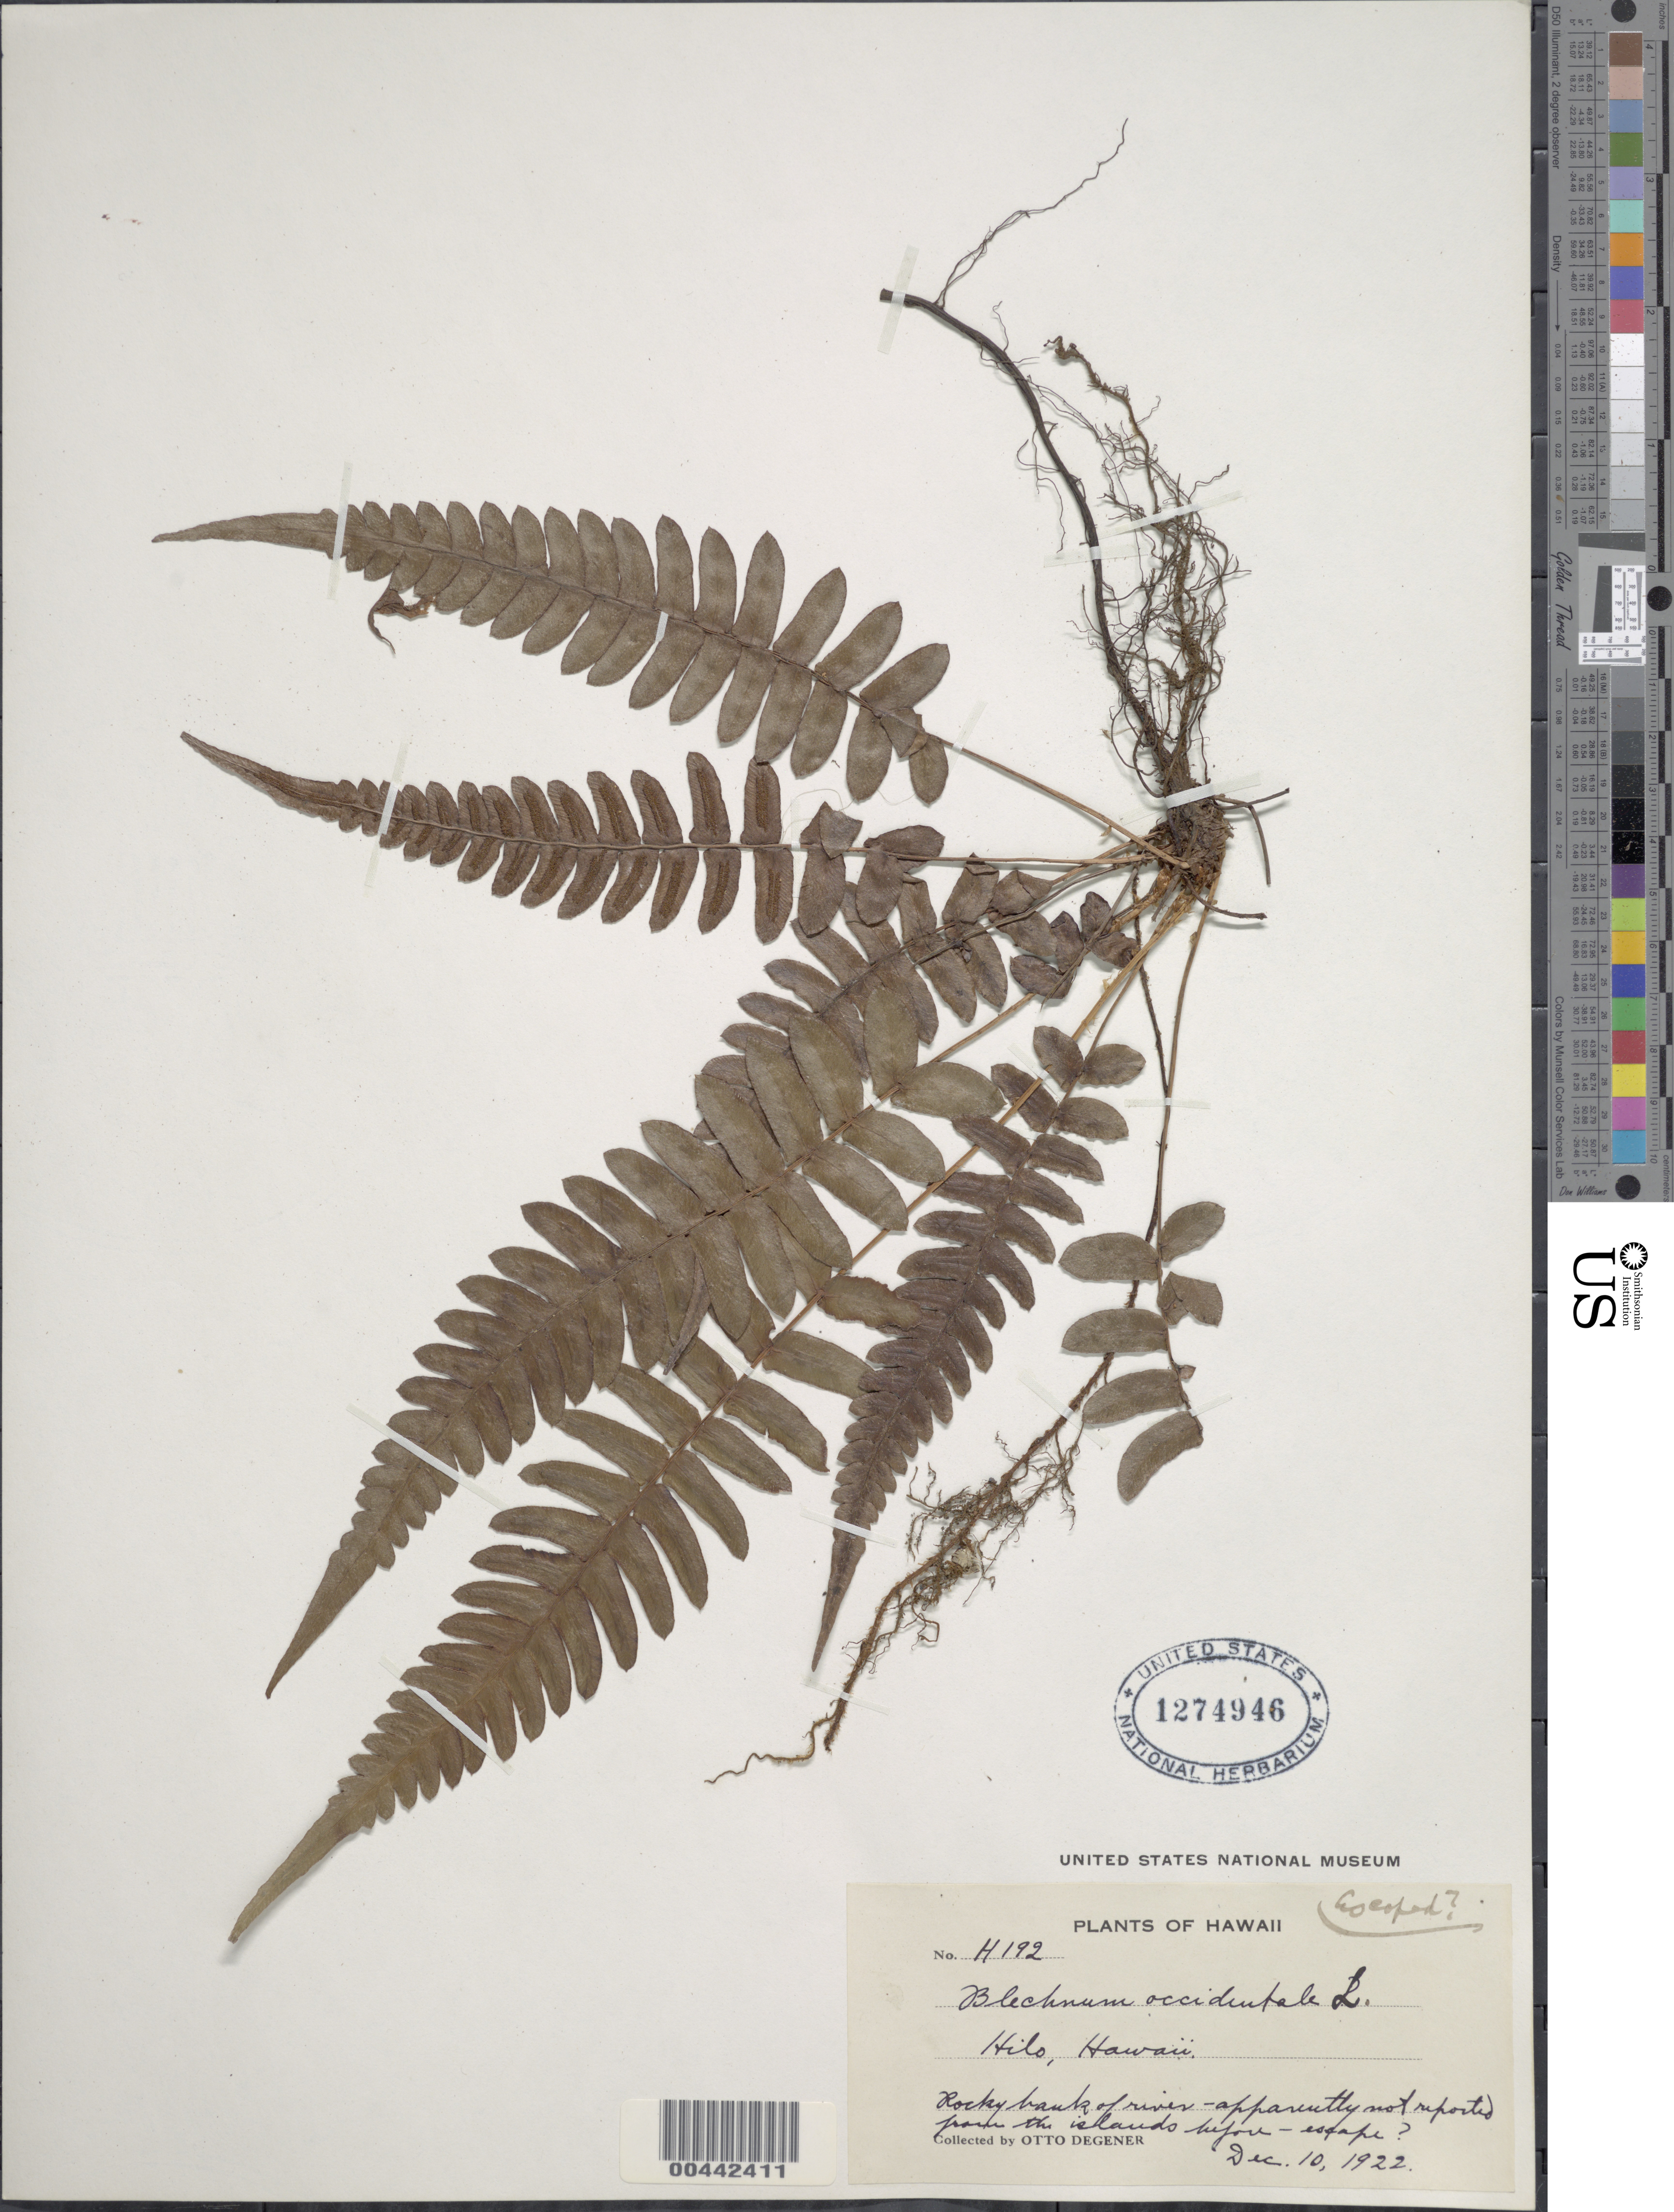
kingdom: Plantae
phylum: Tracheophyta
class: Polypodiopsida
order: Polypodiales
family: Blechnaceae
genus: Blechnum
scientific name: Blechnum appendiculatum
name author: Willd.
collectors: O. Degener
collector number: H192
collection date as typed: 10 Dec 1922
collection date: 1922-12-10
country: United States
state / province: Hawaii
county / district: Hawaii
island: Hawaii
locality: Hilo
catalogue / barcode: US 1274946